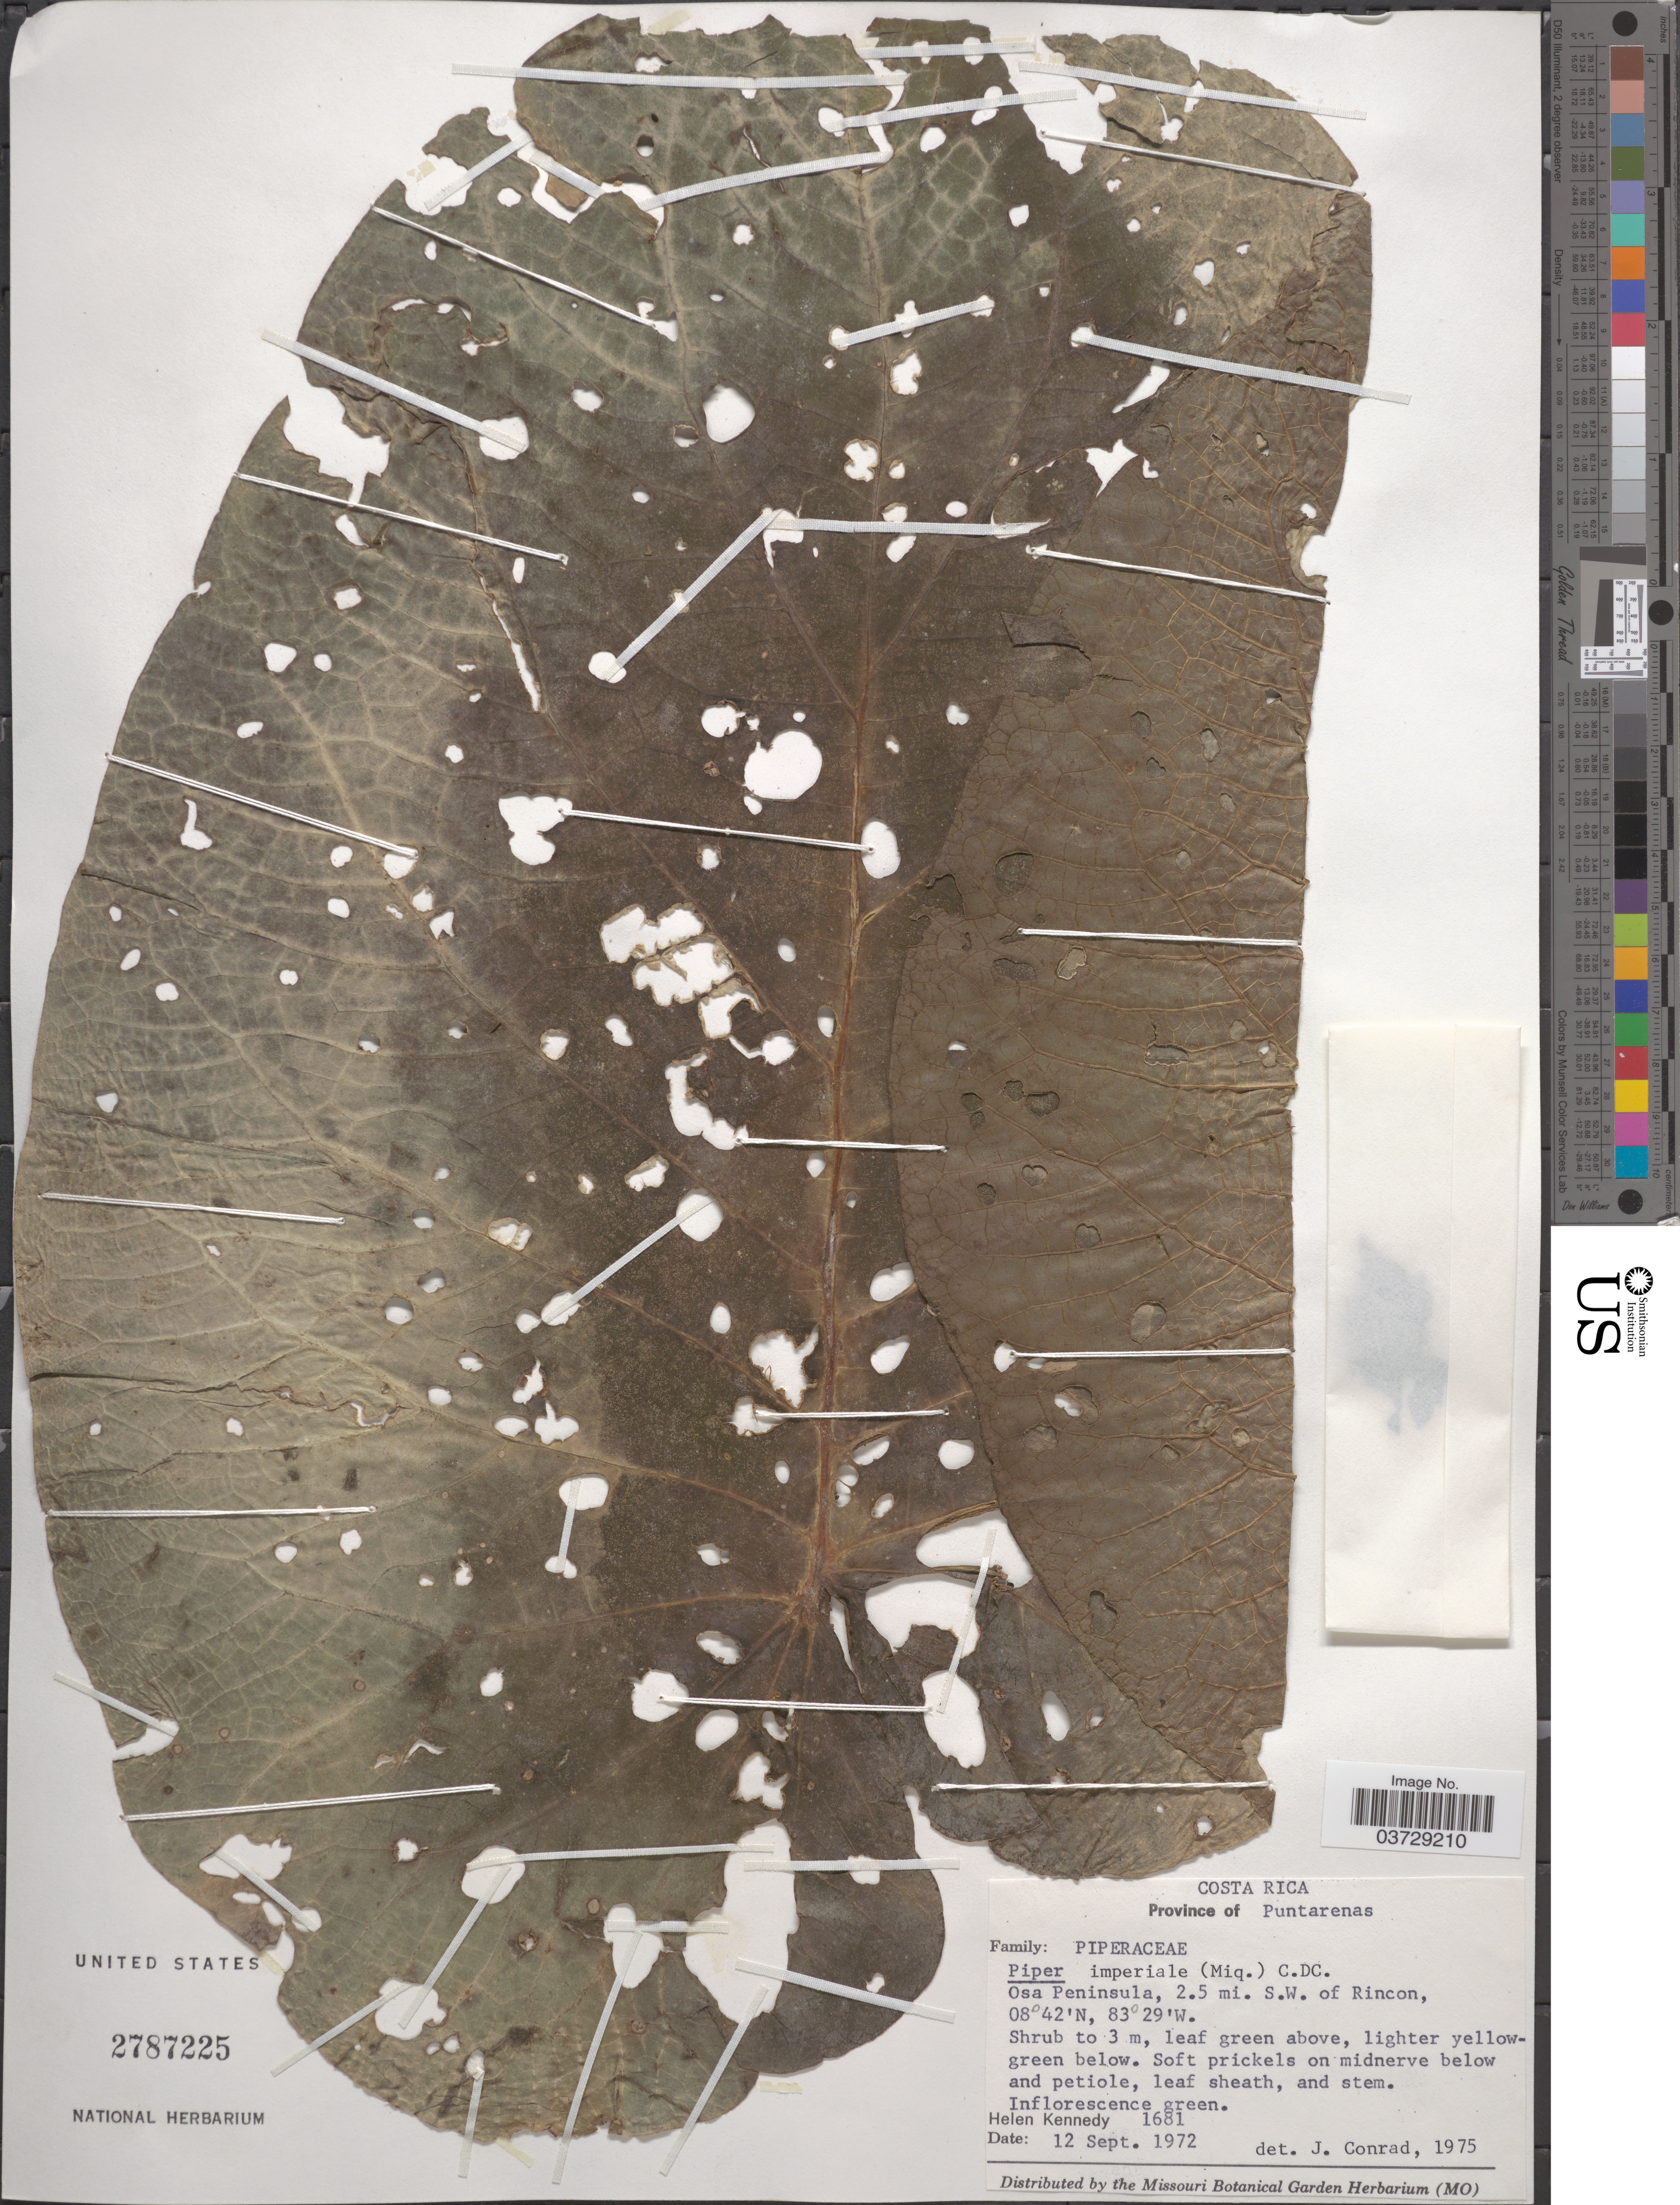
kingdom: Plantae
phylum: Tracheophyta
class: Magnoliopsida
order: Piperales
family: Piperaceae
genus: Piper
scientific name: Piper imperiale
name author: (Miq.) C. DC.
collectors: H. Kennedy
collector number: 1681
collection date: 1972-09-12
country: Costa Rica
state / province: Puntarenas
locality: Osa Peninsula, 2.5 mi. S.W. of Rincon.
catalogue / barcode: US 2787225